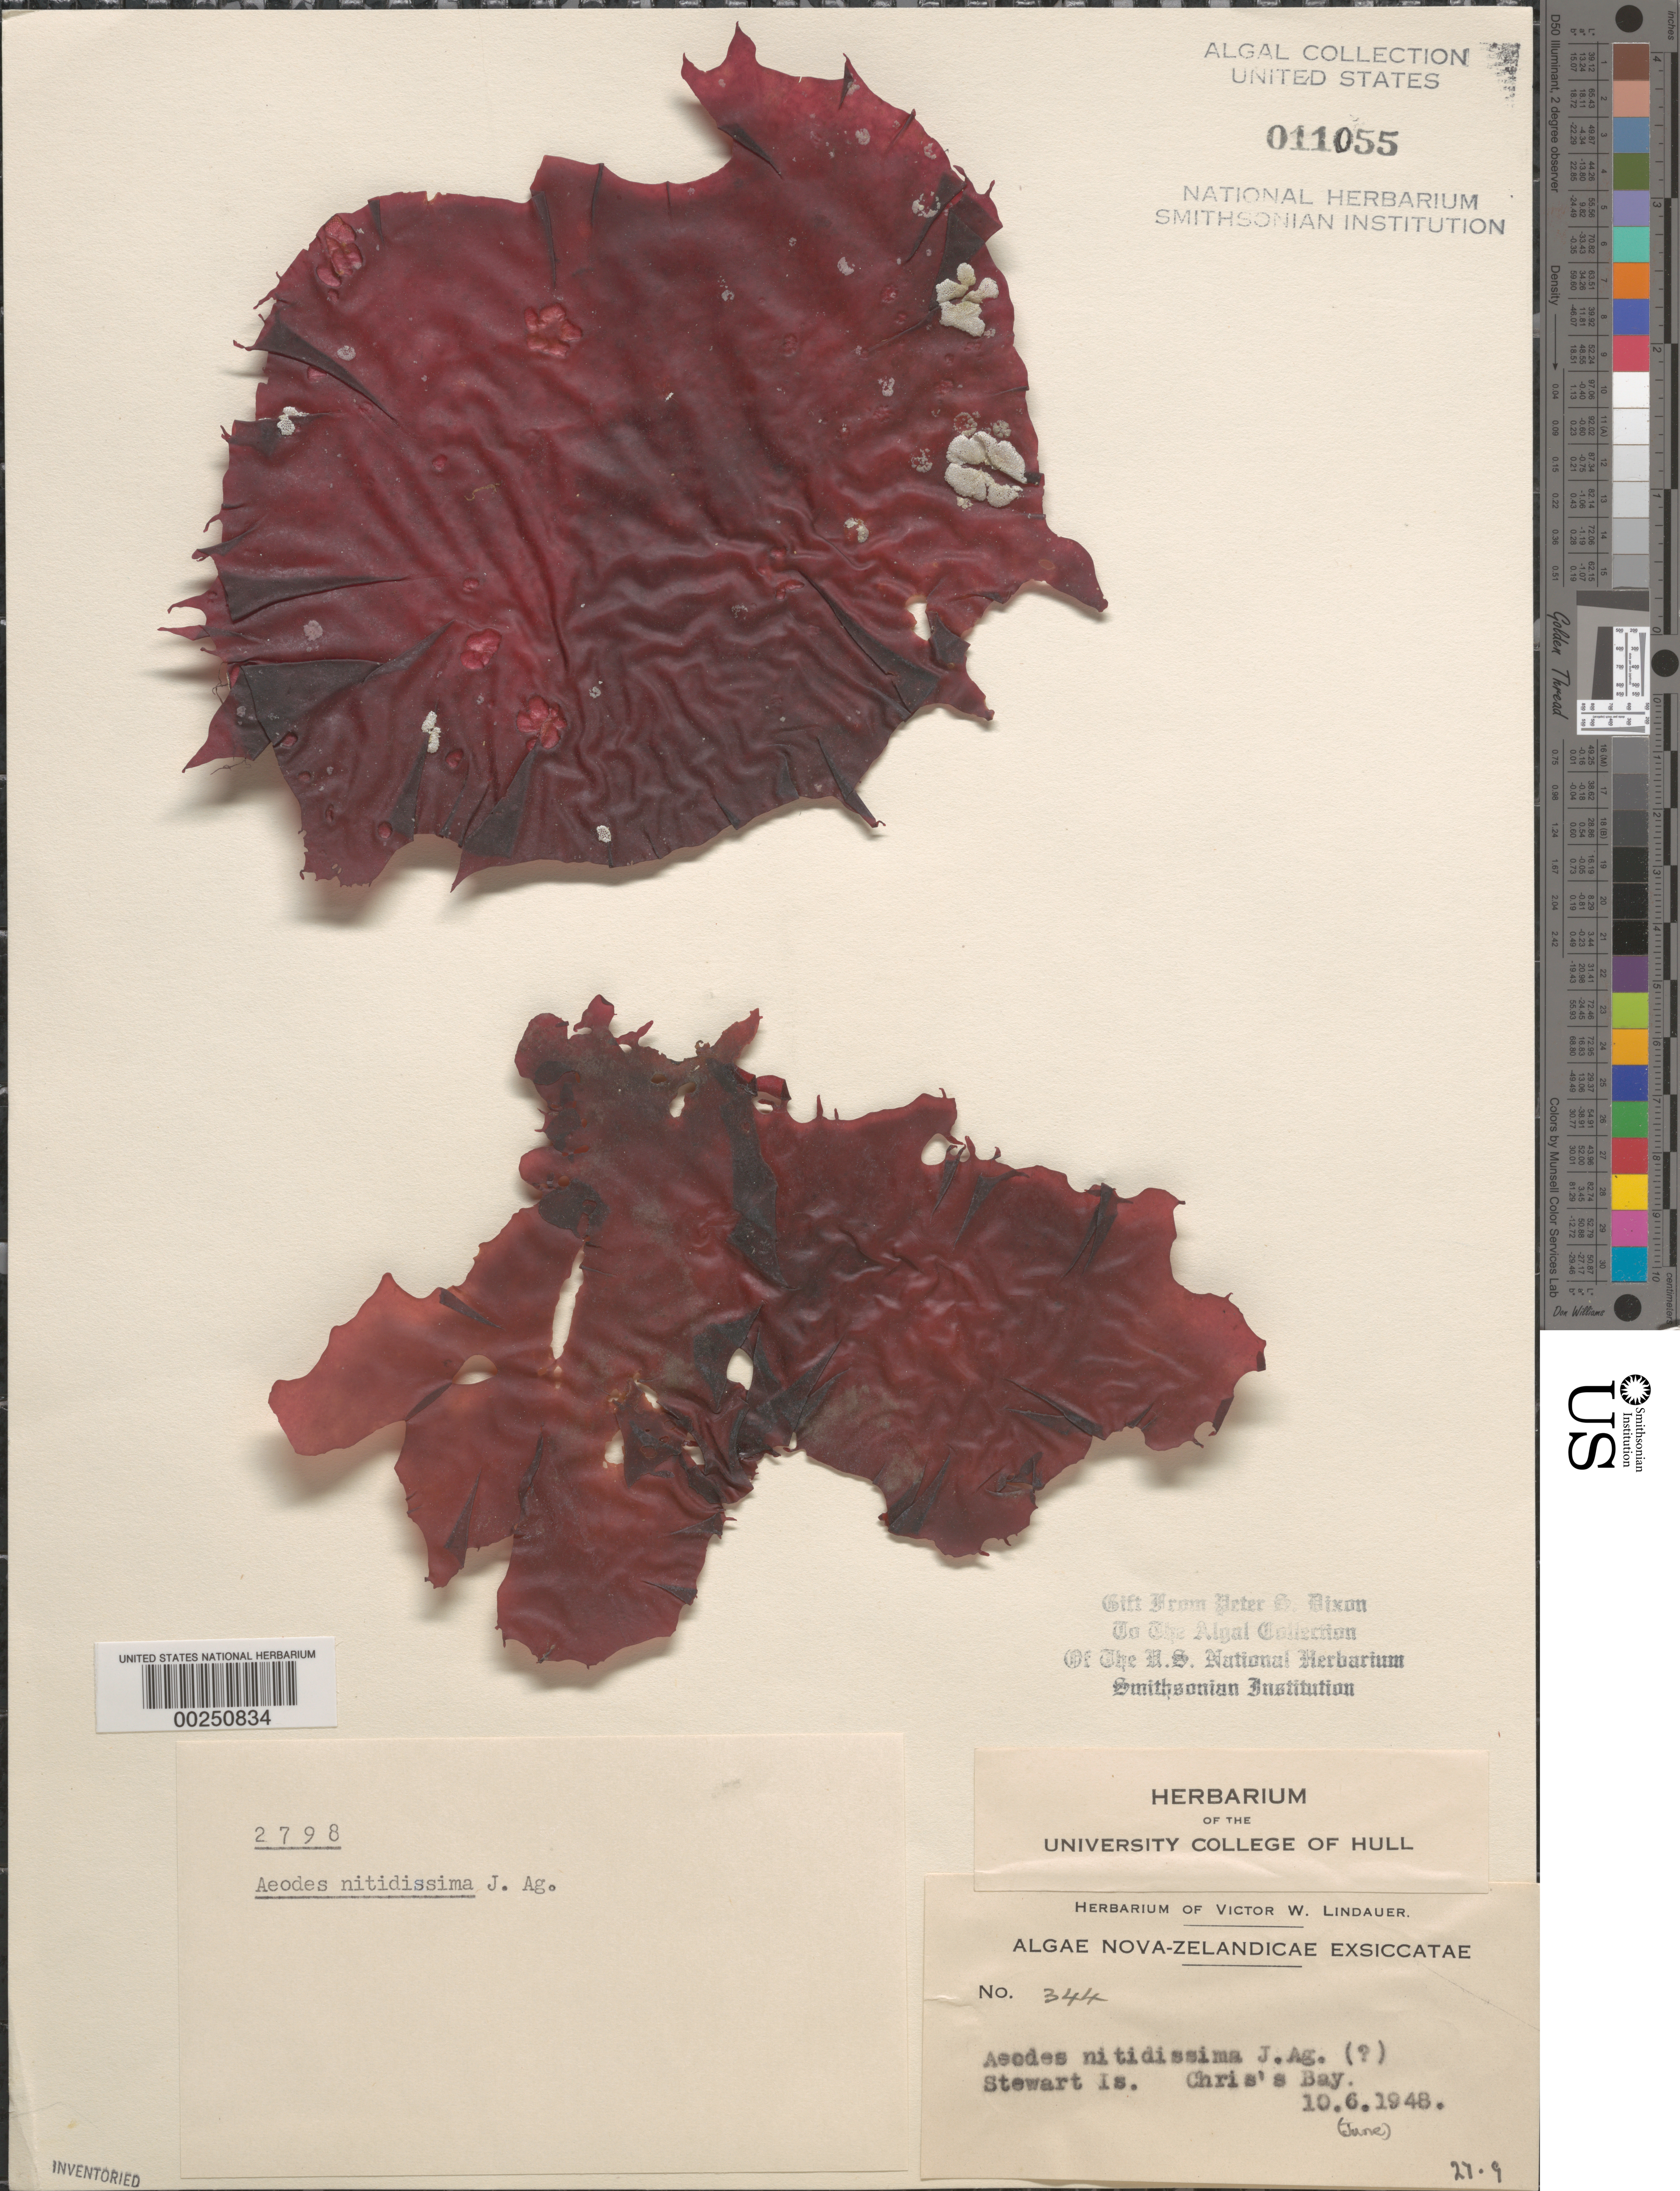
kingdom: Plantae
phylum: Rhodophyta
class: Florideophyceae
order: Halymeniales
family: Halymeniaceae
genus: Aeodes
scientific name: Aeodes nitidissima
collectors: V. Lindauer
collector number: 344 & PSD 2798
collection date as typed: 10 Jun 1948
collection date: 1948-06-10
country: New Zealand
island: Stewart Island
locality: Chris' Bay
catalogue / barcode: US 11055